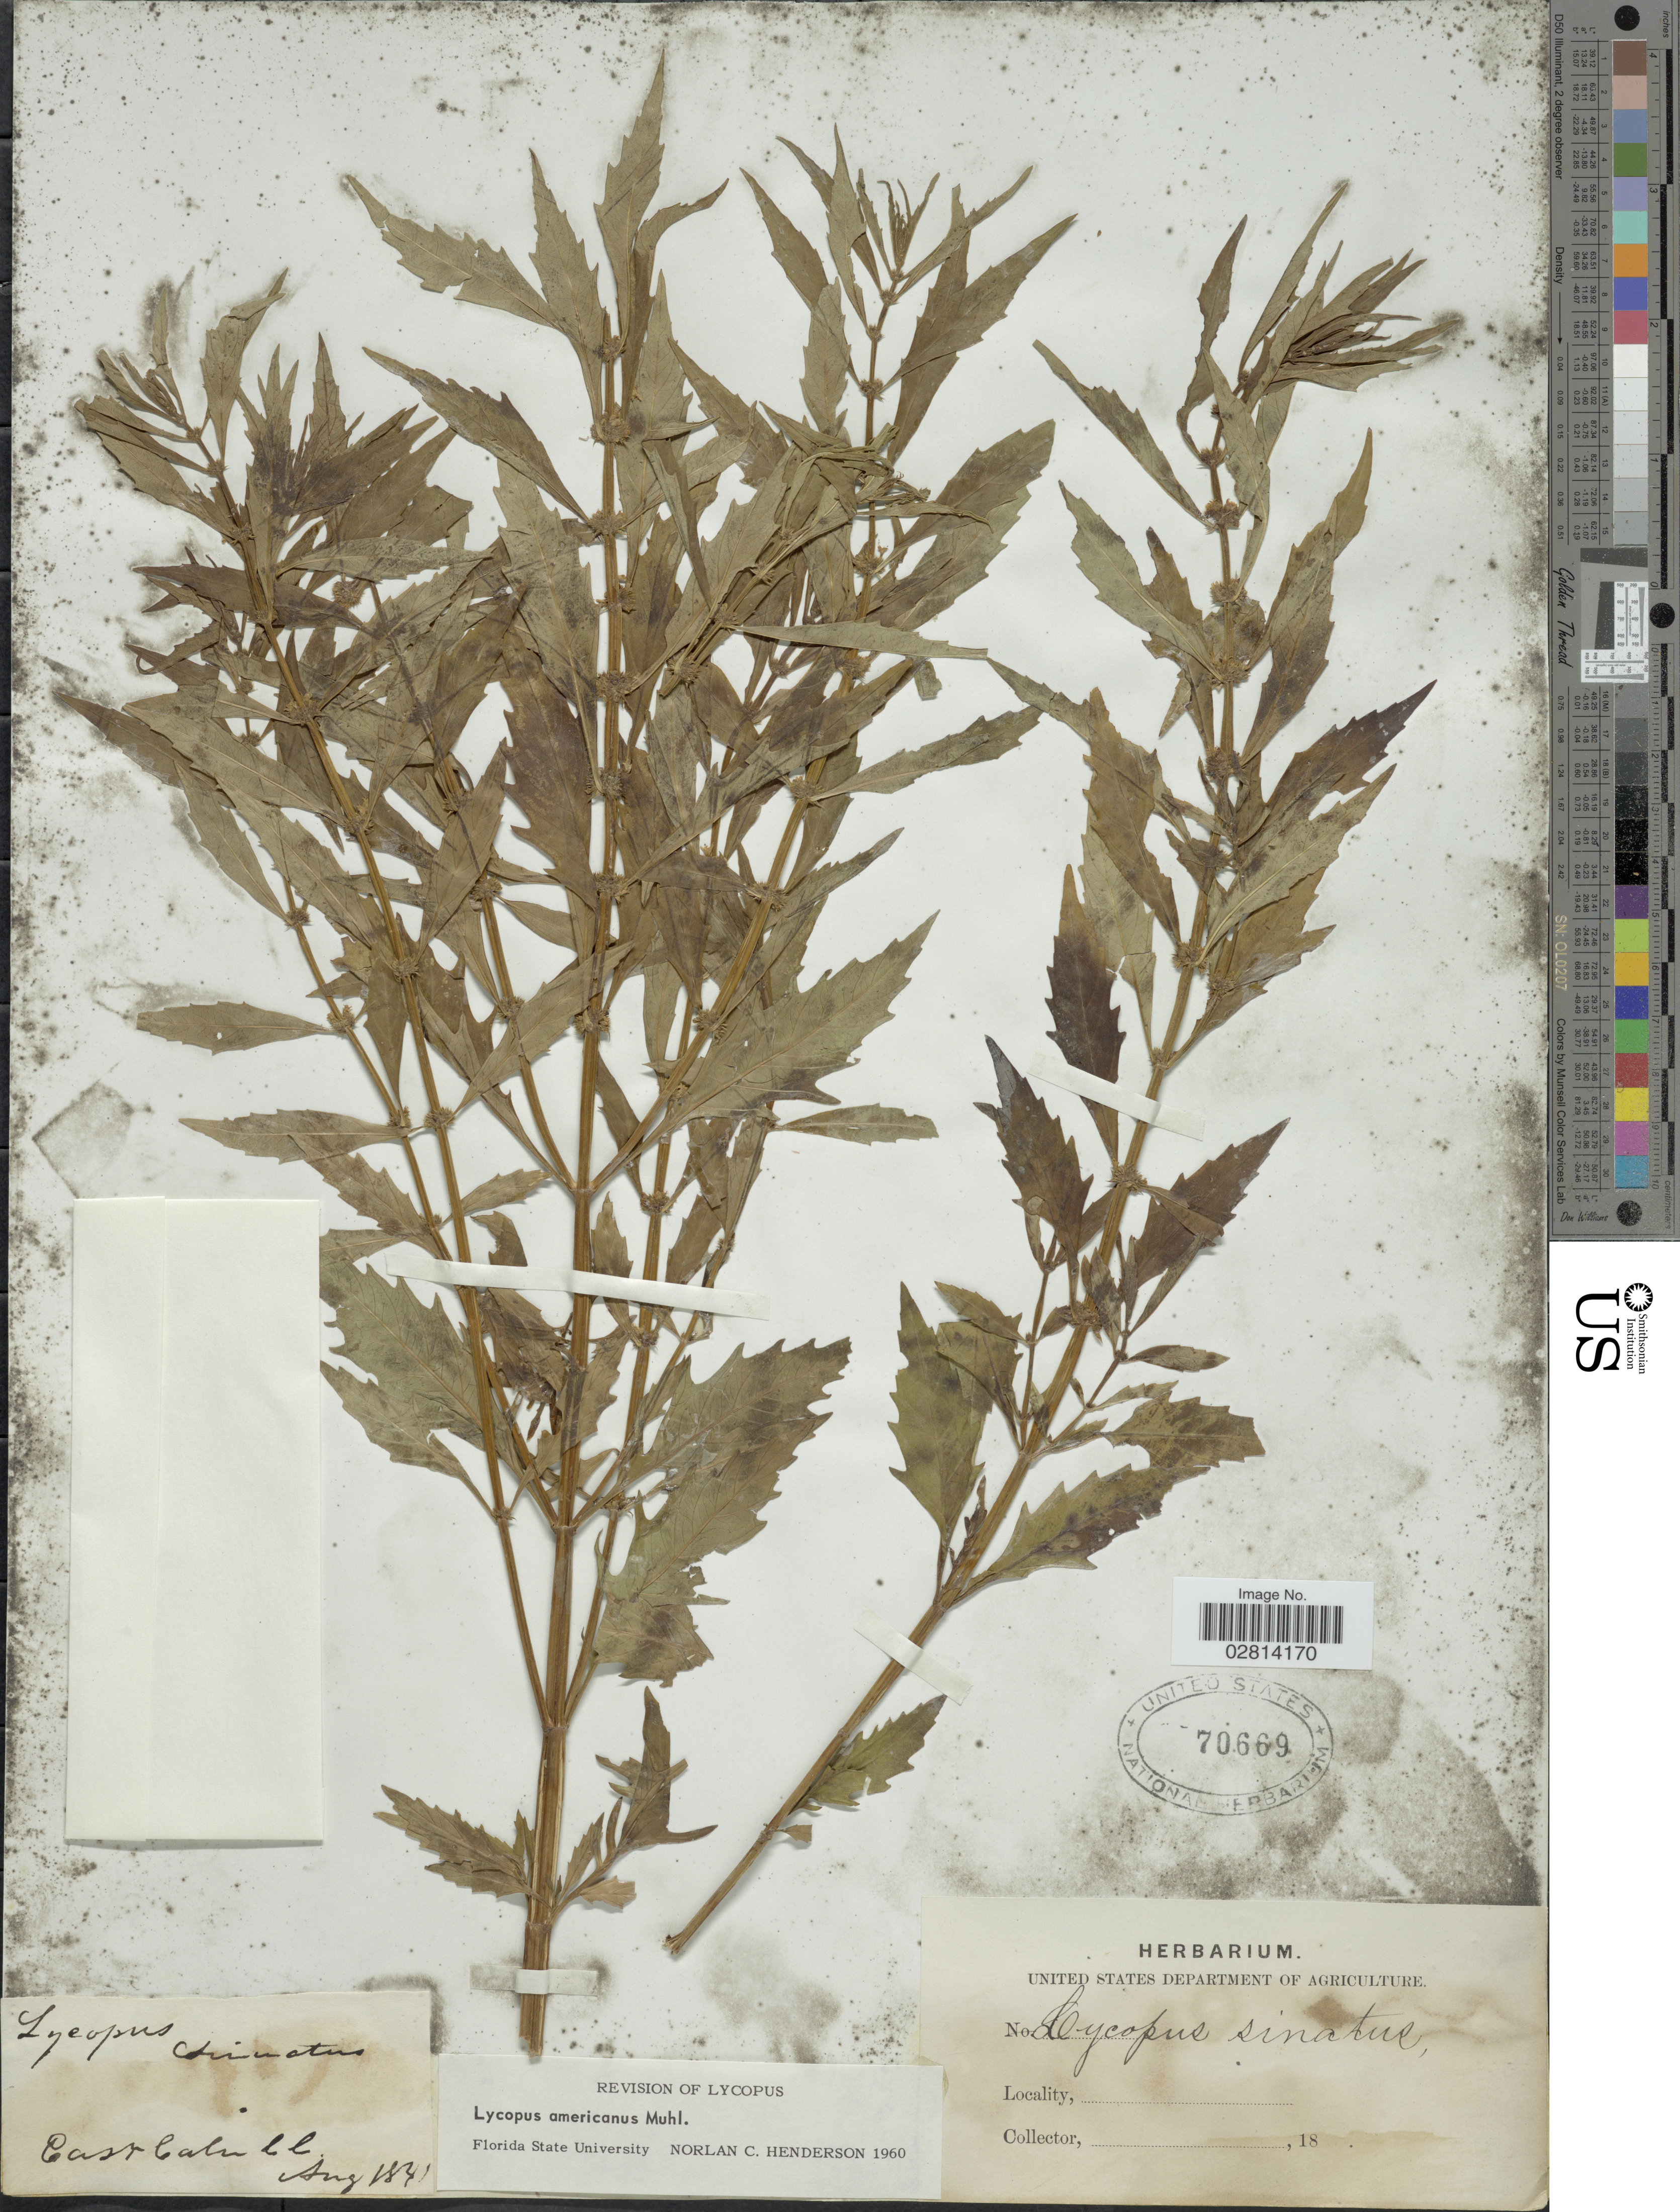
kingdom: Plantae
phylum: Tracheophyta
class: Magnoliopsida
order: Lamiales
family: Lamiaceae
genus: Lycopus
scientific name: Lycopus americanus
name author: Muhl. ex W.P.C. Barton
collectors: ex herb. U. S. Department of Agriculture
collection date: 1841-08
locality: Cascalin [interpreted] Il [interpreted].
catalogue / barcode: US 70669